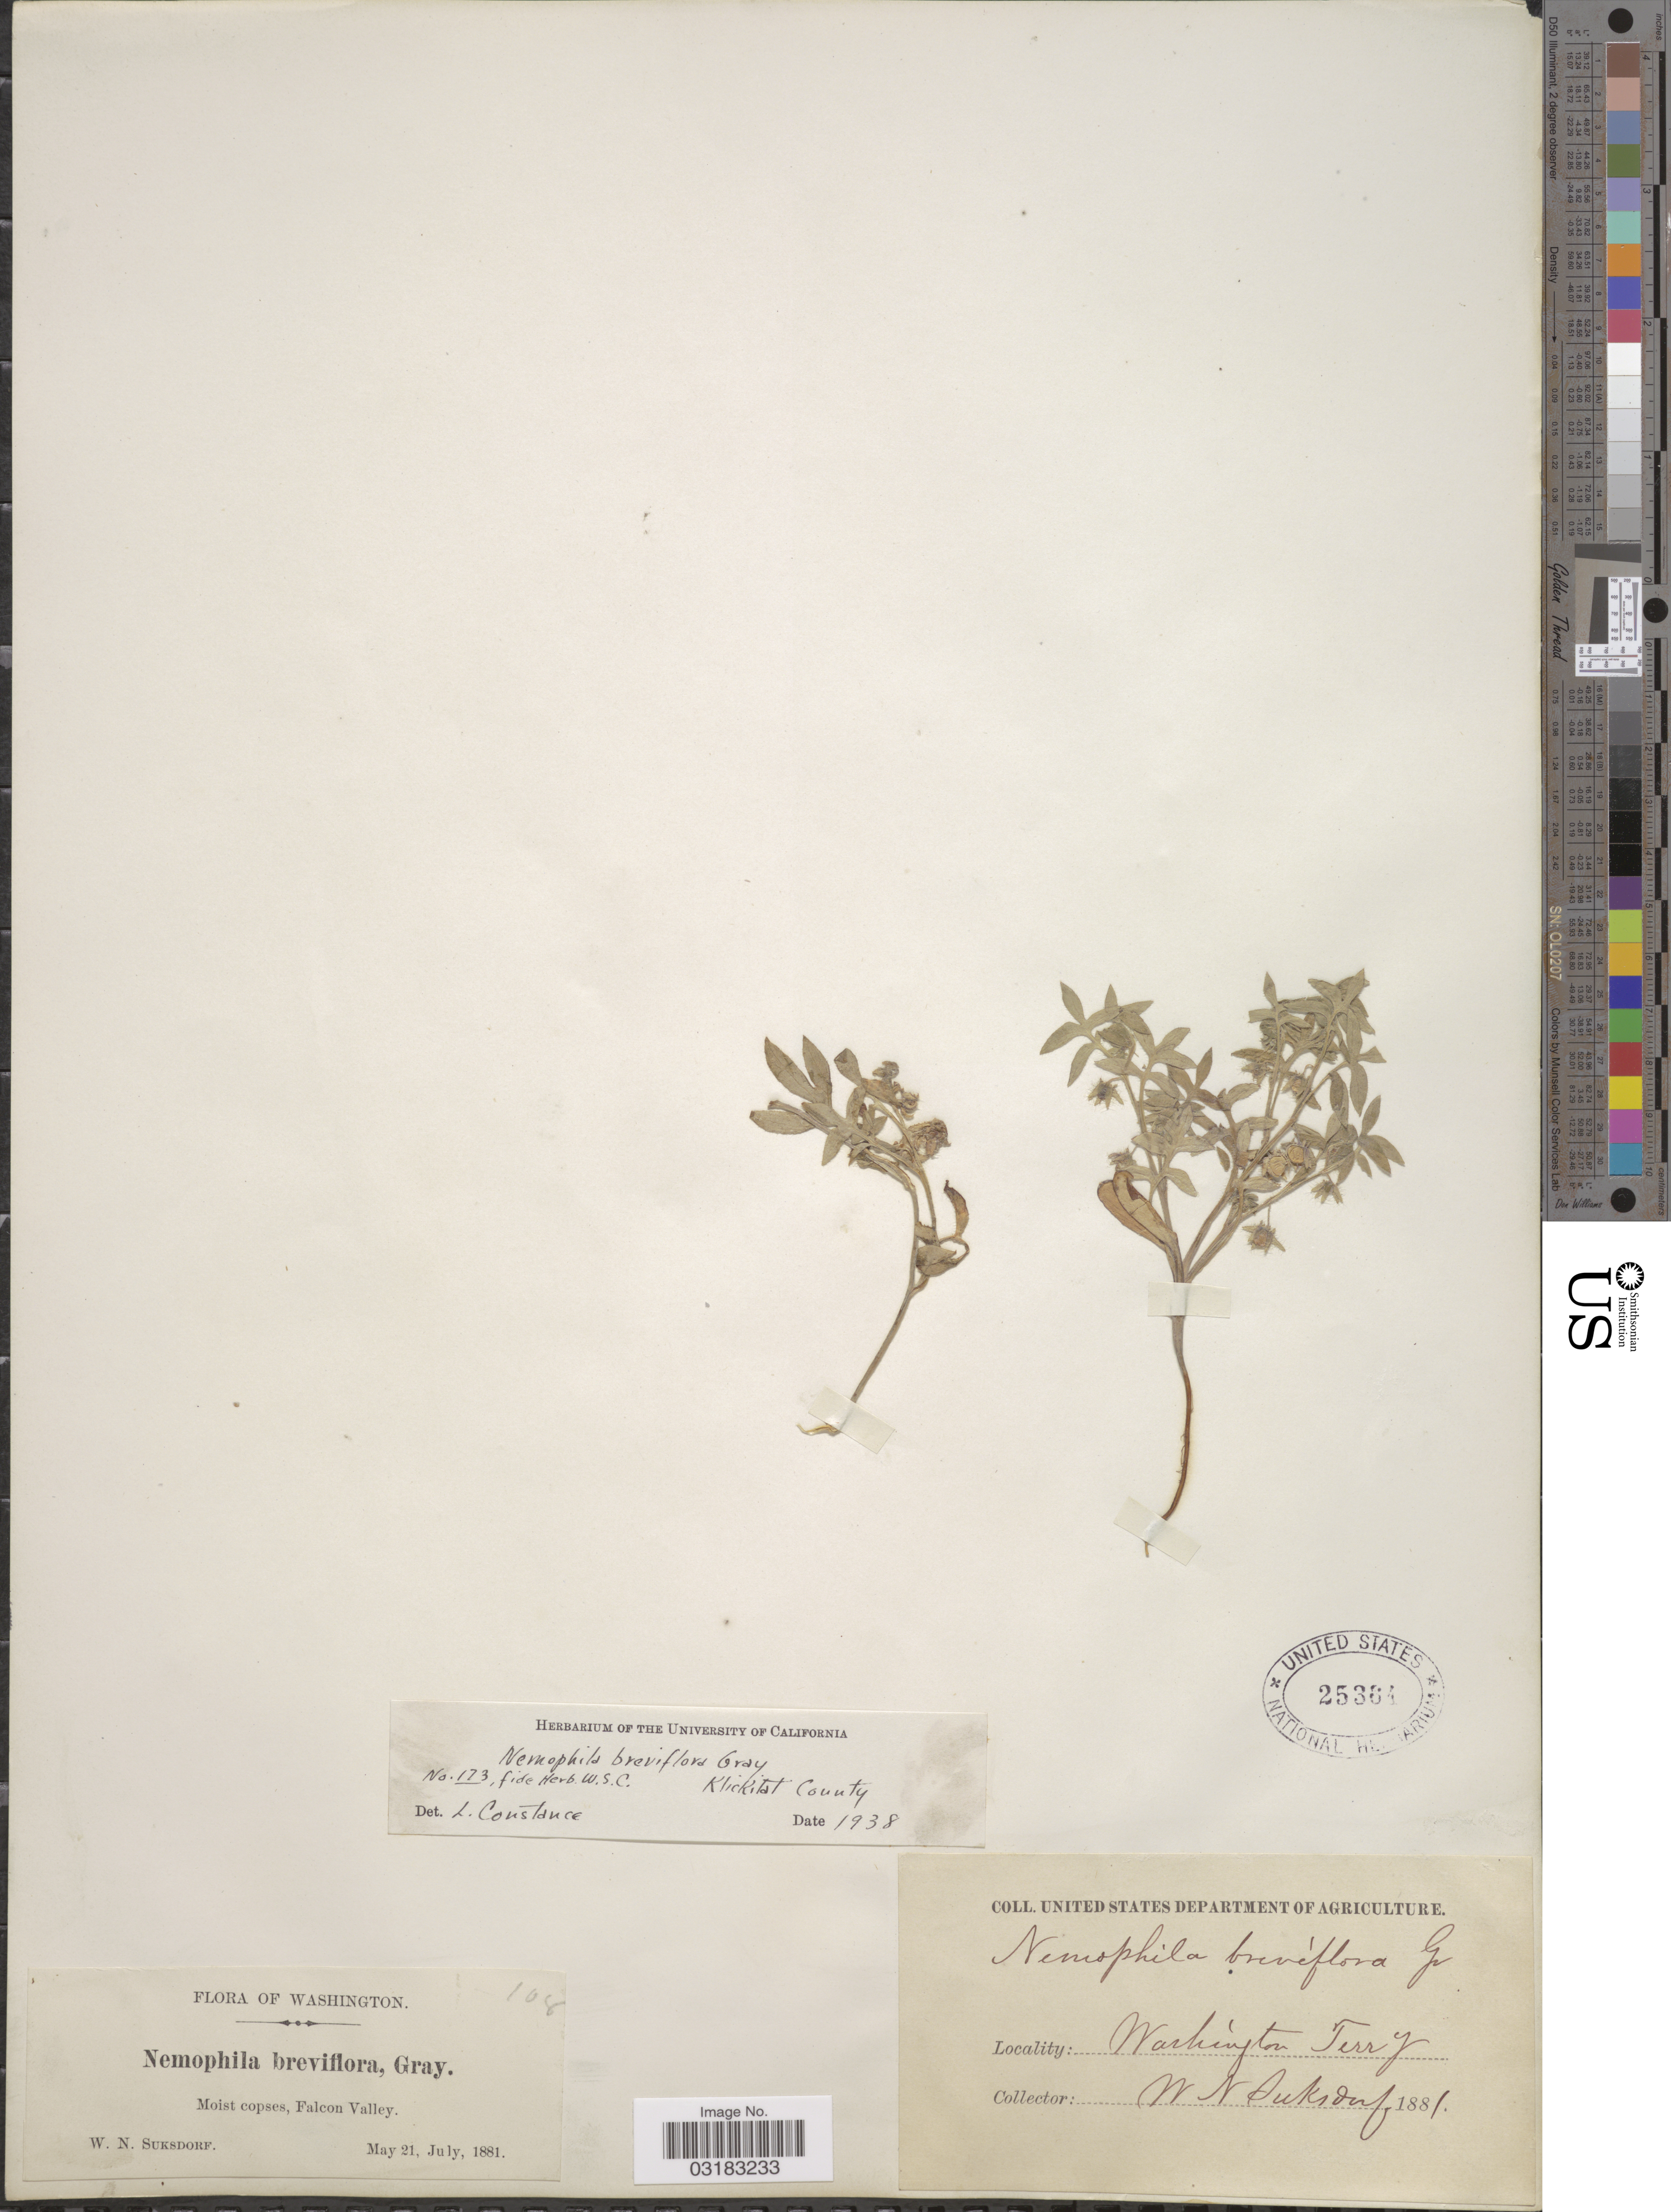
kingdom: Plantae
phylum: Tracheophyta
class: Magnoliopsida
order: Boraginales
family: Hydrophyllaceae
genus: Nemophila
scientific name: Nemophila breviflora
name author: A. Gray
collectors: W. N. Suksdorf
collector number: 108?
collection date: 1881-05-21/1881-07-21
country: United States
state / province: Washington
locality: Moist copses, Falcon Valley.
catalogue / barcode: US 25364